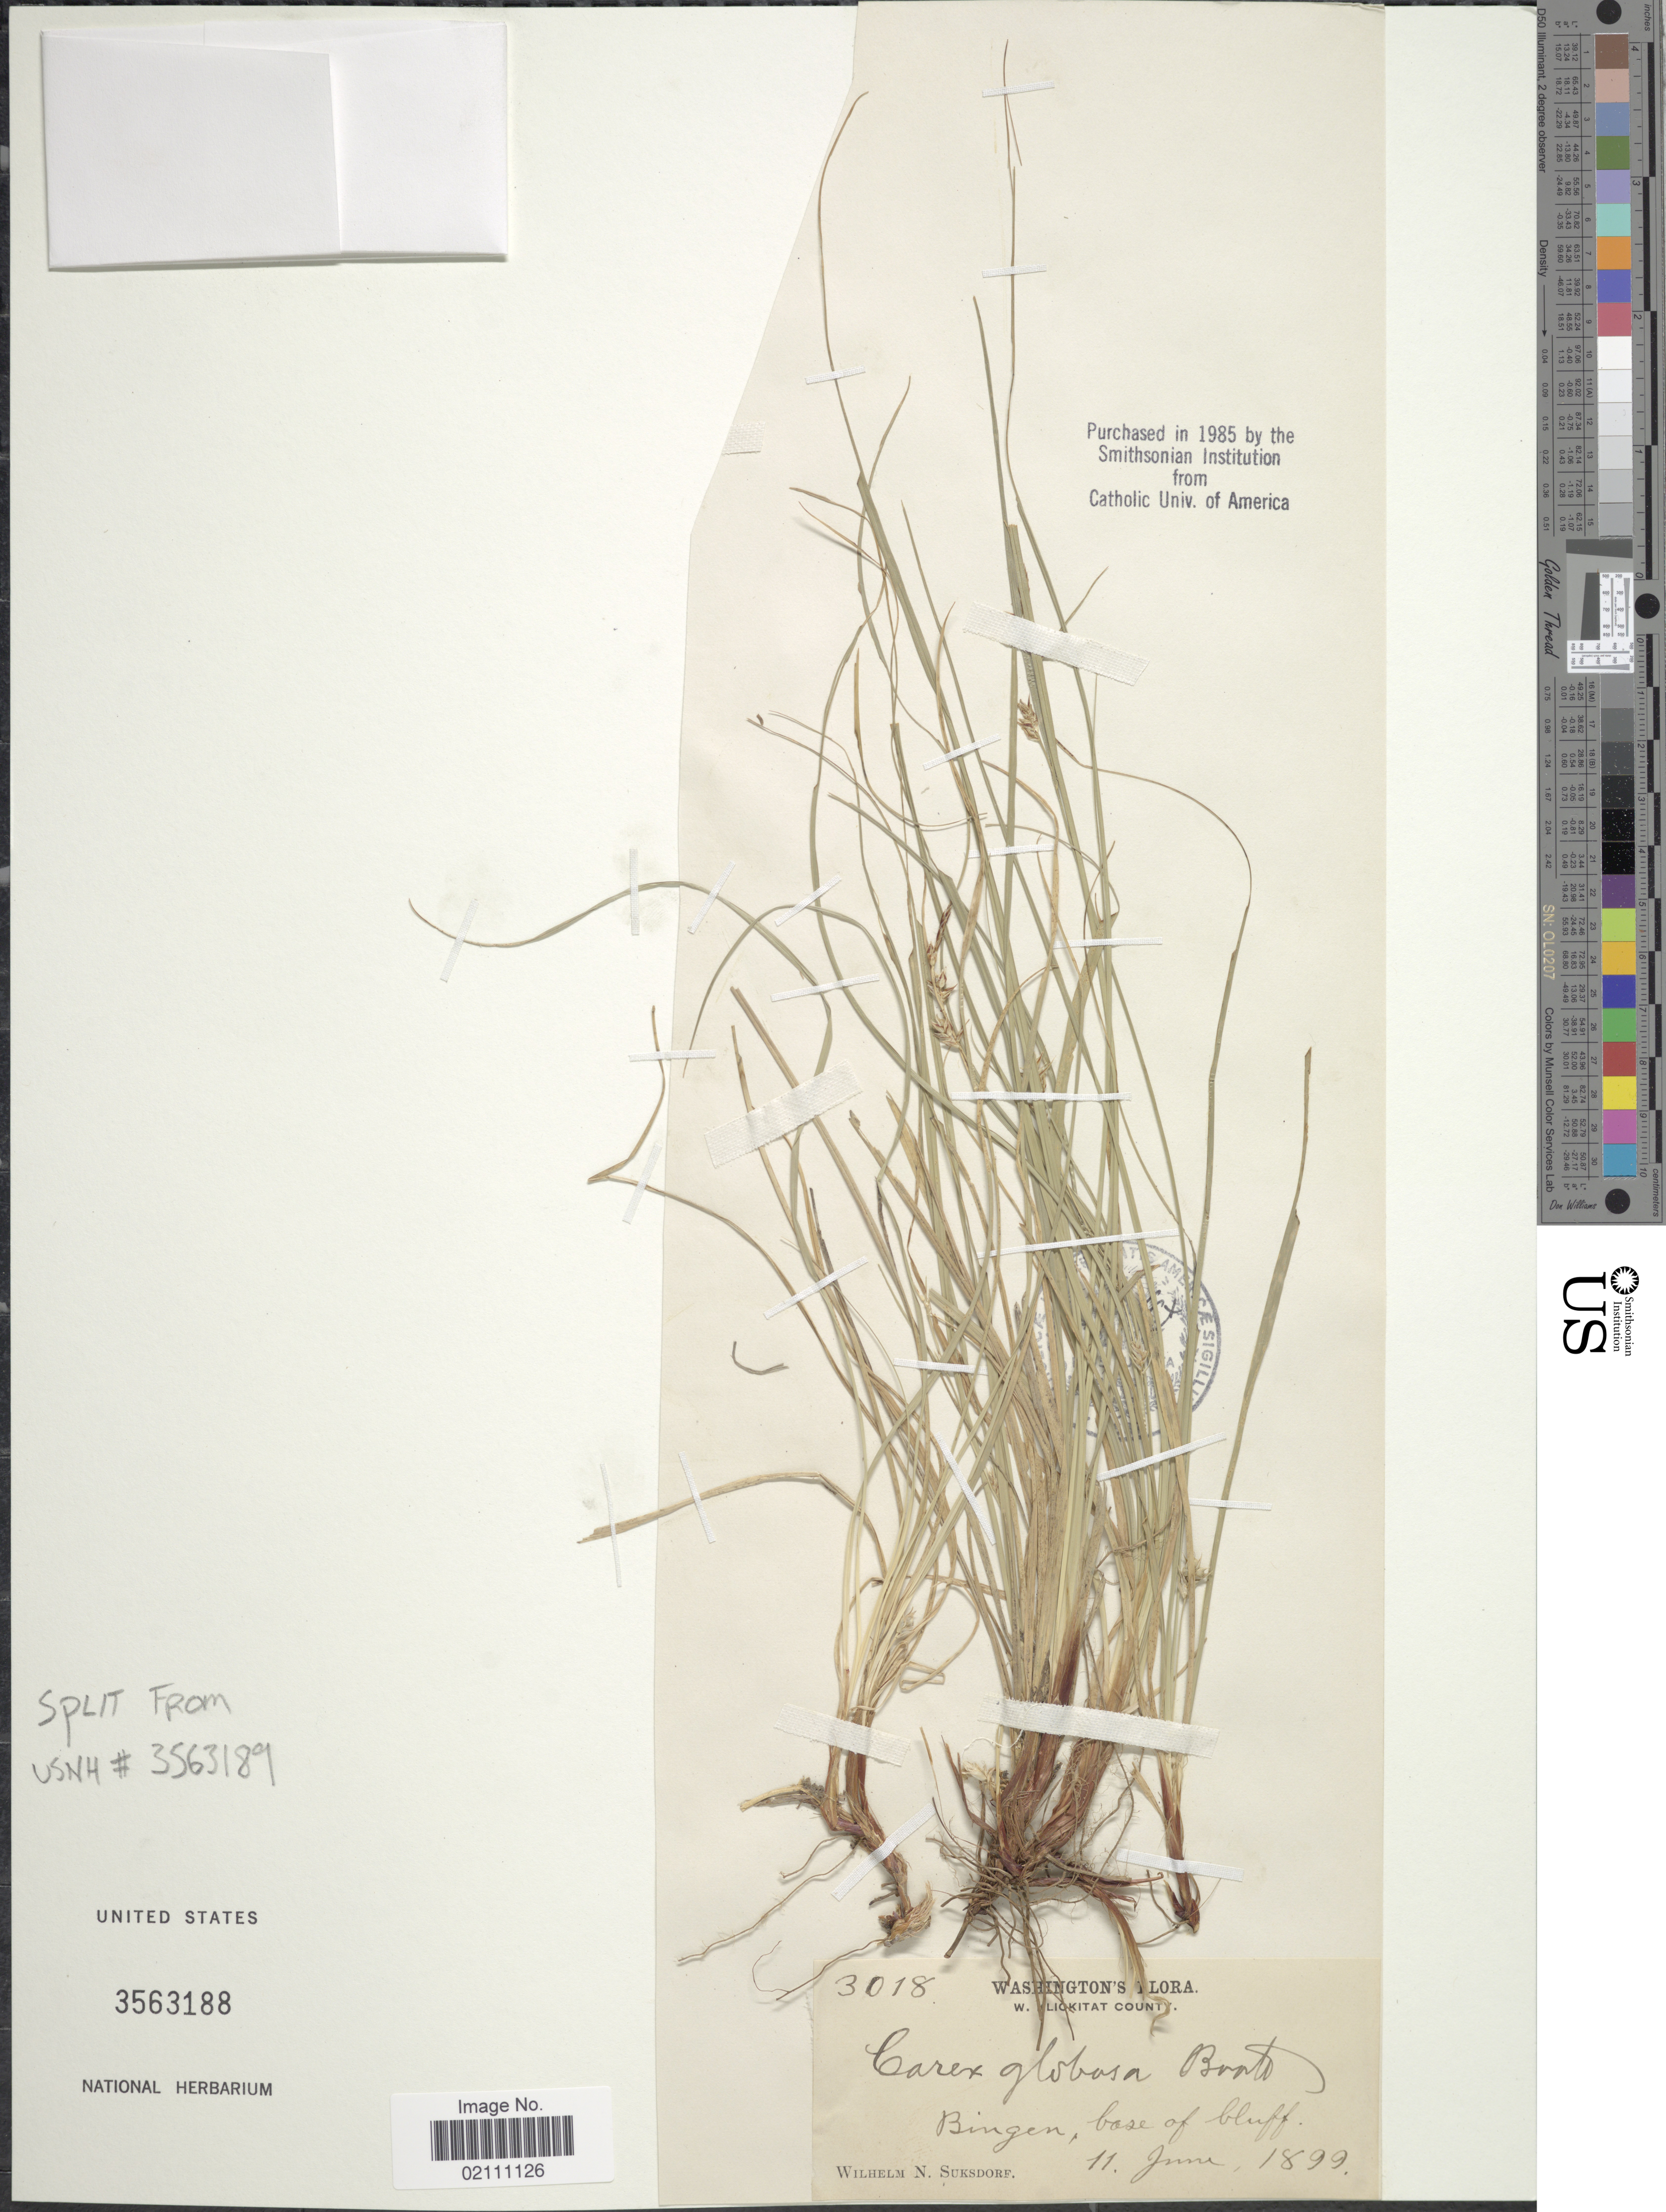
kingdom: Plantae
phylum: Tracheophyta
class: Liliopsida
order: Poales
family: Cyperaceae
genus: Carex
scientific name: Carex globosa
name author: Boott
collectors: W. N. Suksdorf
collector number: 3018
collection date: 1899-06-11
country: United States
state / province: Washington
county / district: Klickitat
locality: W. Klickitat County, Bingen, base of bluff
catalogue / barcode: US 3563188